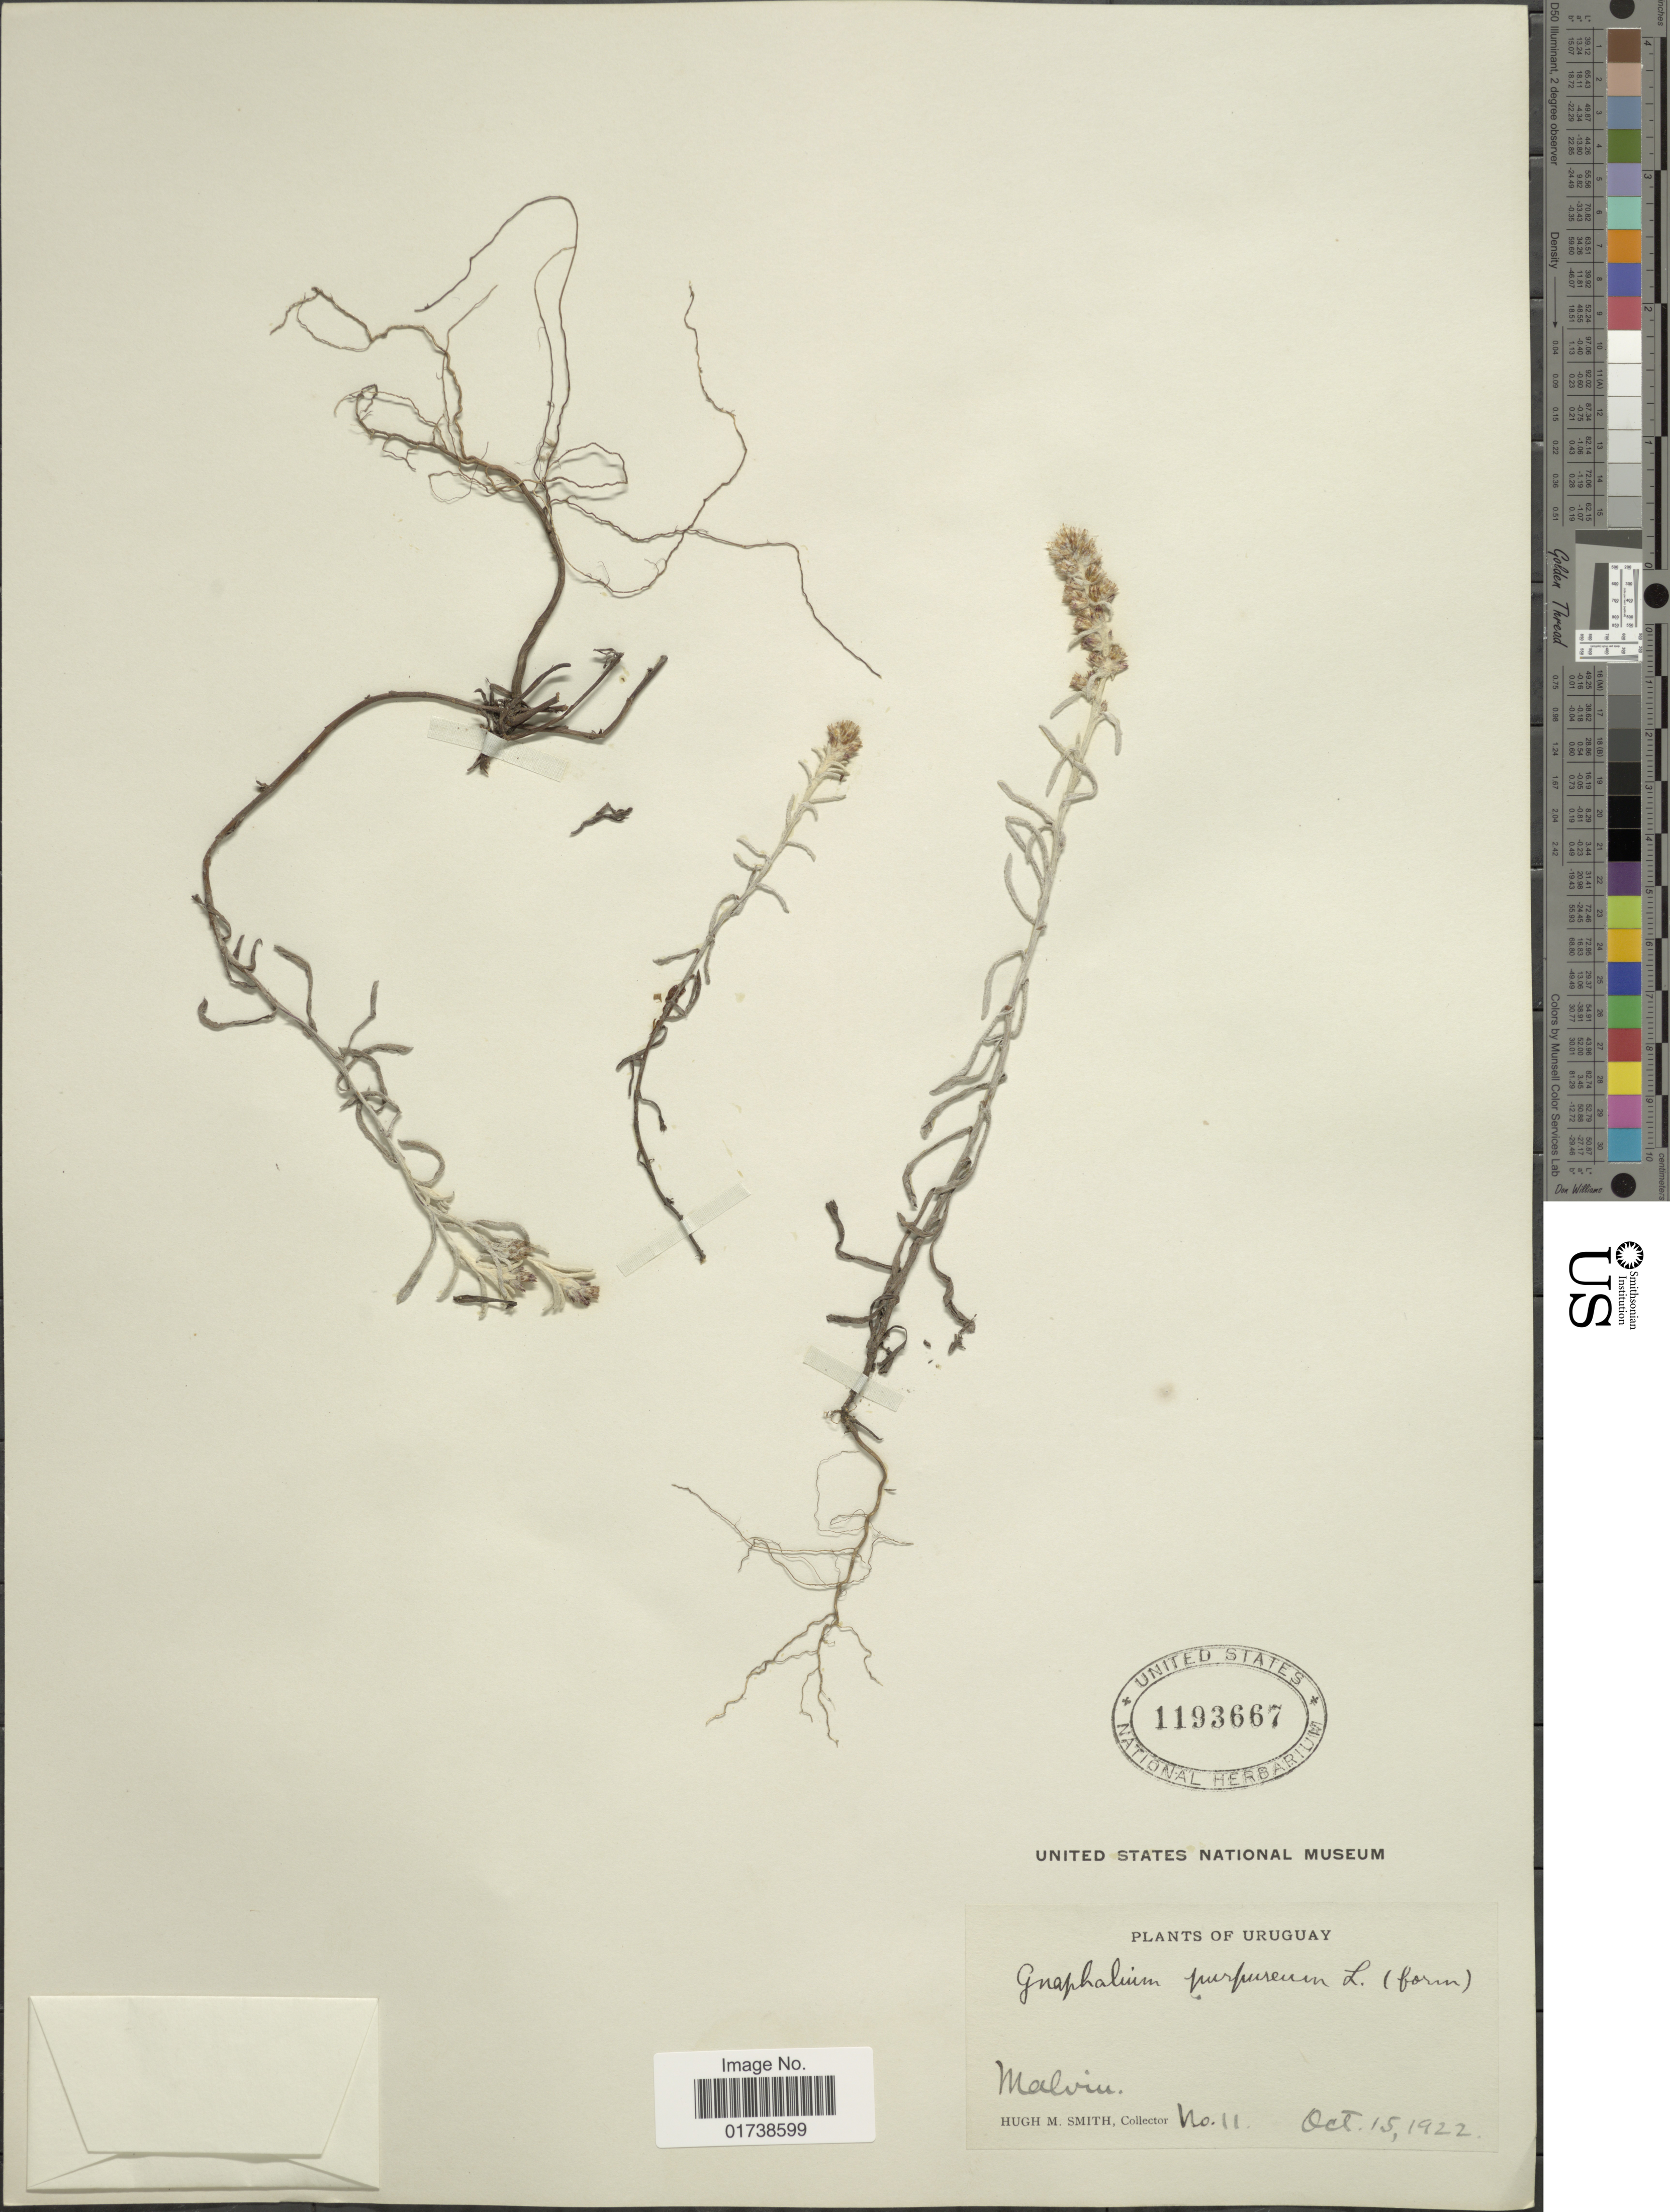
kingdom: Plantae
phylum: Tracheophyta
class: Magnoliopsida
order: Asterales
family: Asteraceae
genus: Gamochaeta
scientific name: Gamochaeta purpurea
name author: (L.) Cabrera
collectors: H. M. Smith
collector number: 11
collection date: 1922-10-15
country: Uruguay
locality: Malvin.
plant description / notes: No precise locality correction needed.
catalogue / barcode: US 1193667